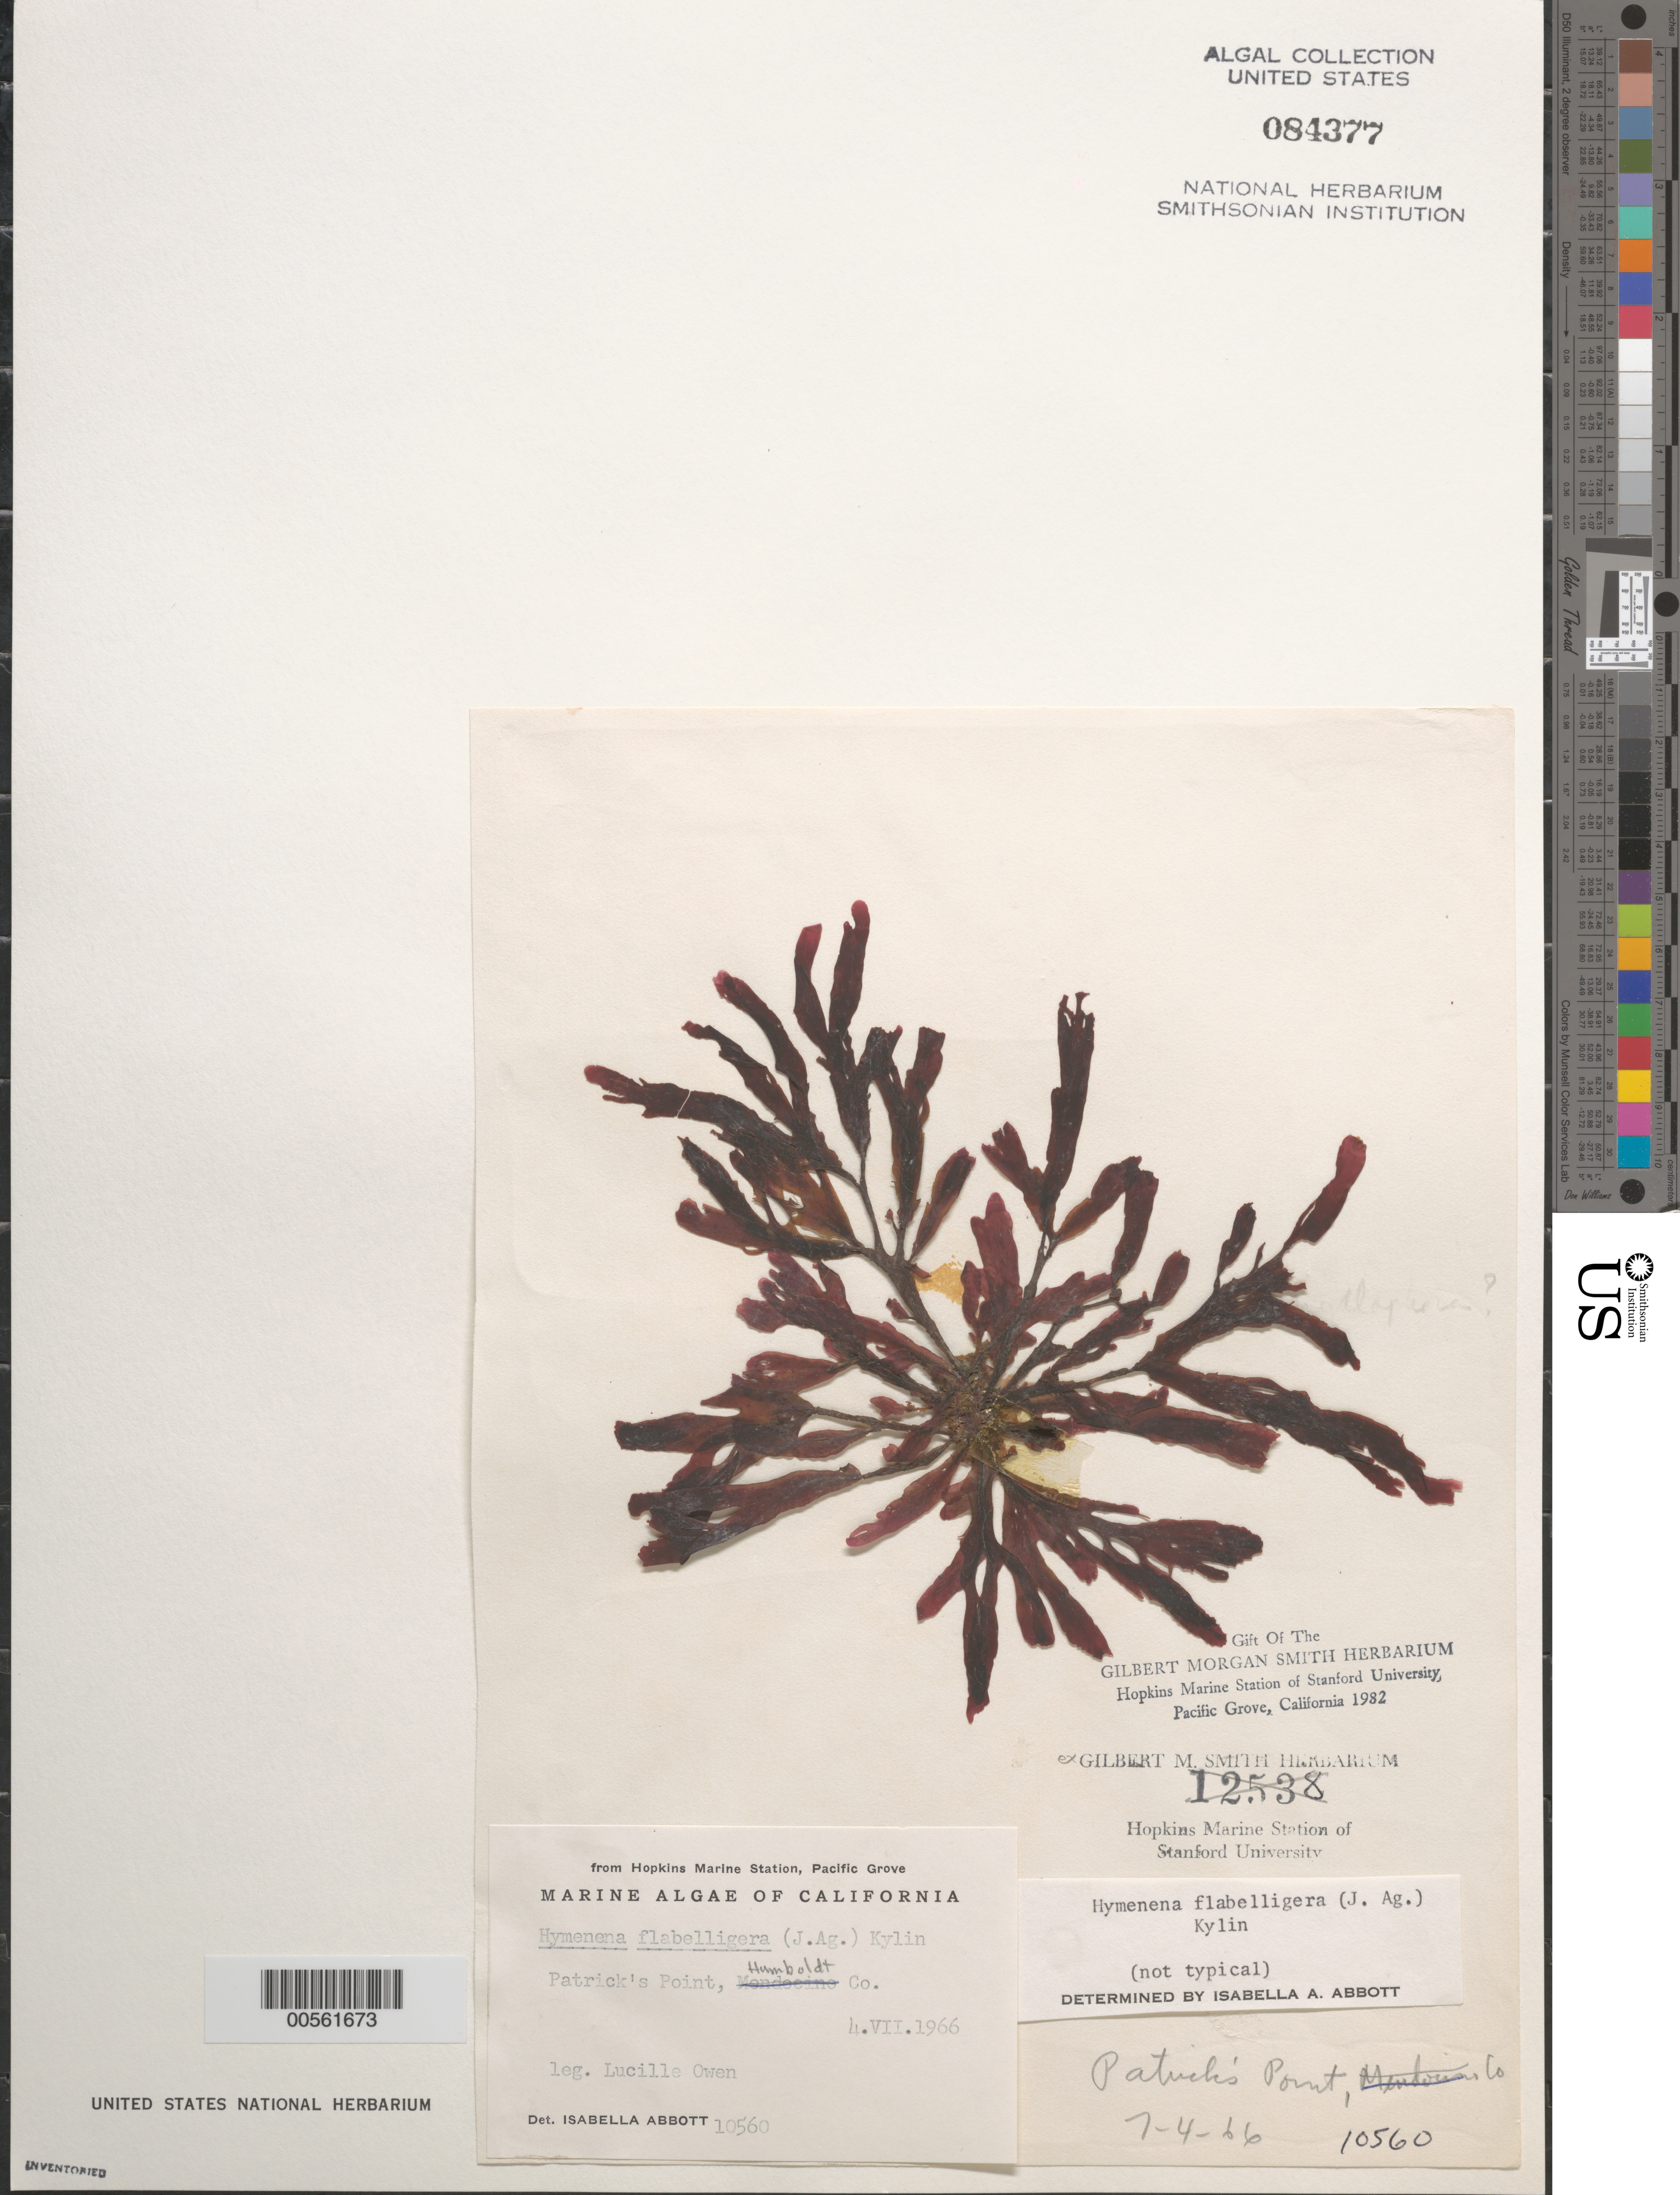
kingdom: Plantae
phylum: Rhodophyta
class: Florideophyceae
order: Ceramiales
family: Delesseriaceae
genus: Hymenena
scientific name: Hymenena flabelligera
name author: (J. Agardh) Kylin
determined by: Abbott, Isabella A.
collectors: L. Owen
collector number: IAA 10560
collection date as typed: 04 Jul 1966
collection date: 1966-07-04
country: United States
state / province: California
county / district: Humboldt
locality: Patrick's Point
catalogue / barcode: US 84377